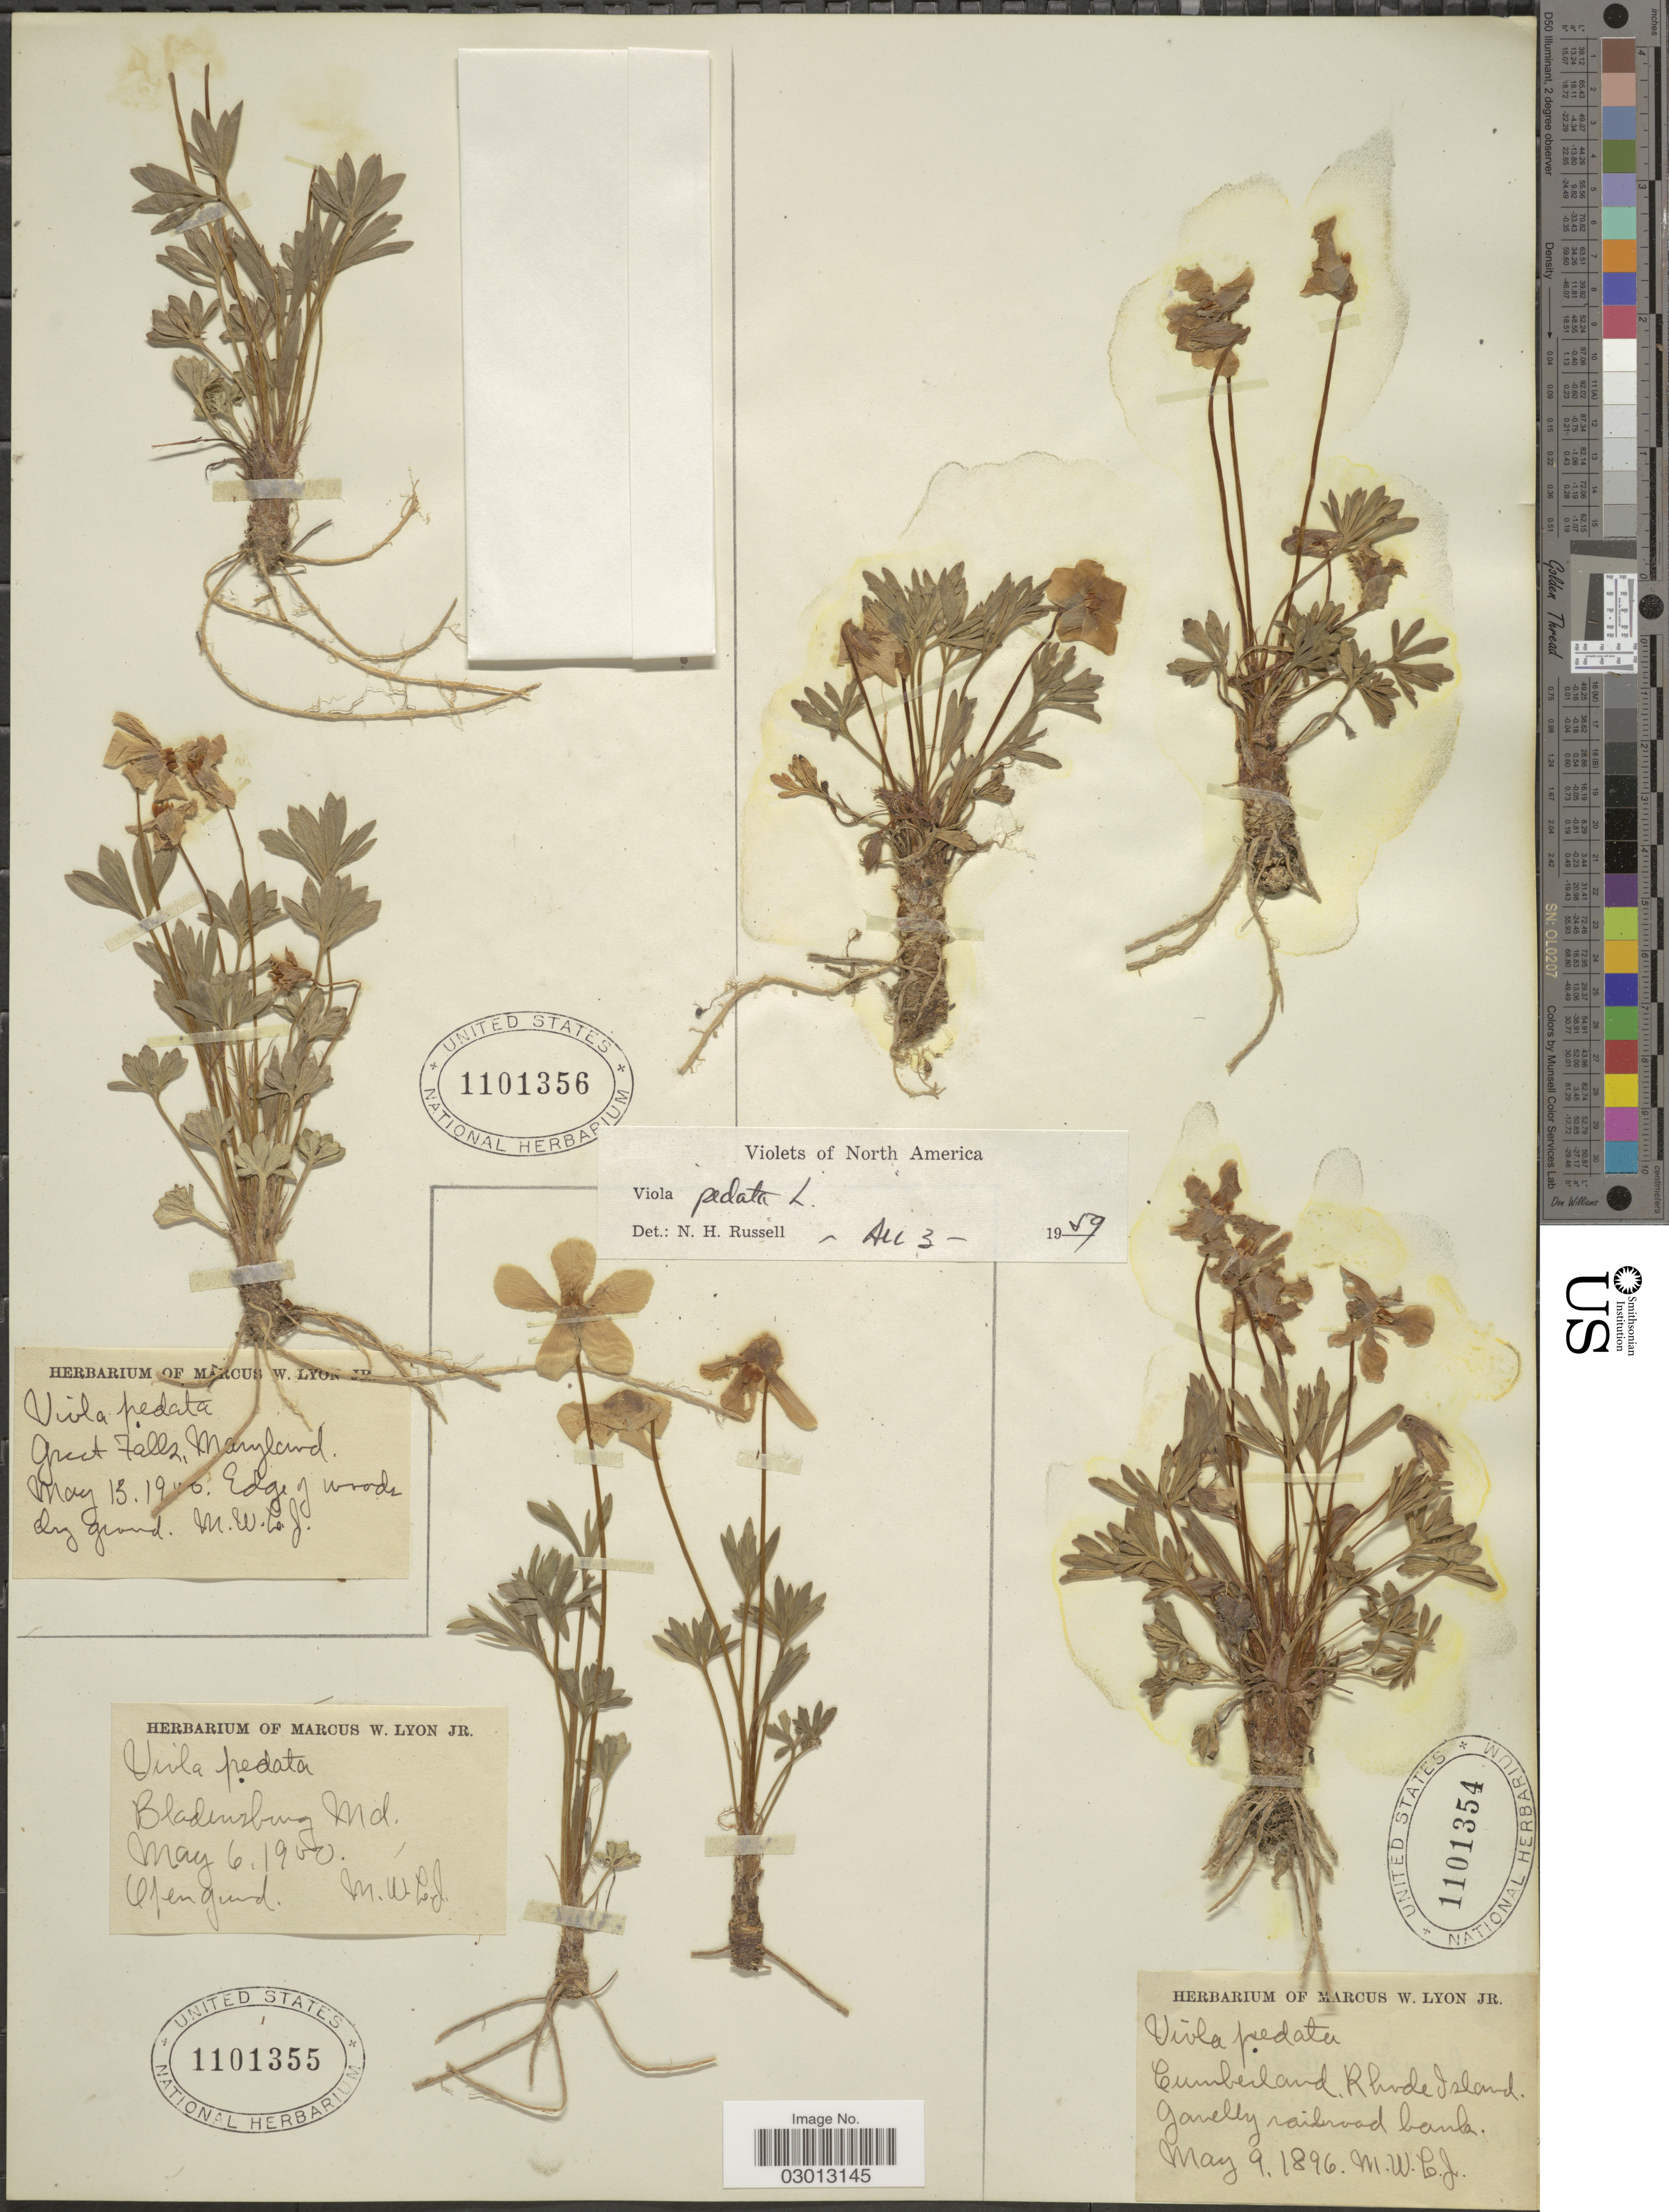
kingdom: Plantae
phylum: Tracheophyta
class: Magnoliopsida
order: Malpighiales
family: Violaceae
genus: Viola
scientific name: Viola pedata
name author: L.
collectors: M. W. Lyon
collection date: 1900-05-06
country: United States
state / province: Maryland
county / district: Prince George's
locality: Bladensburg.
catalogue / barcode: US 1101355-2